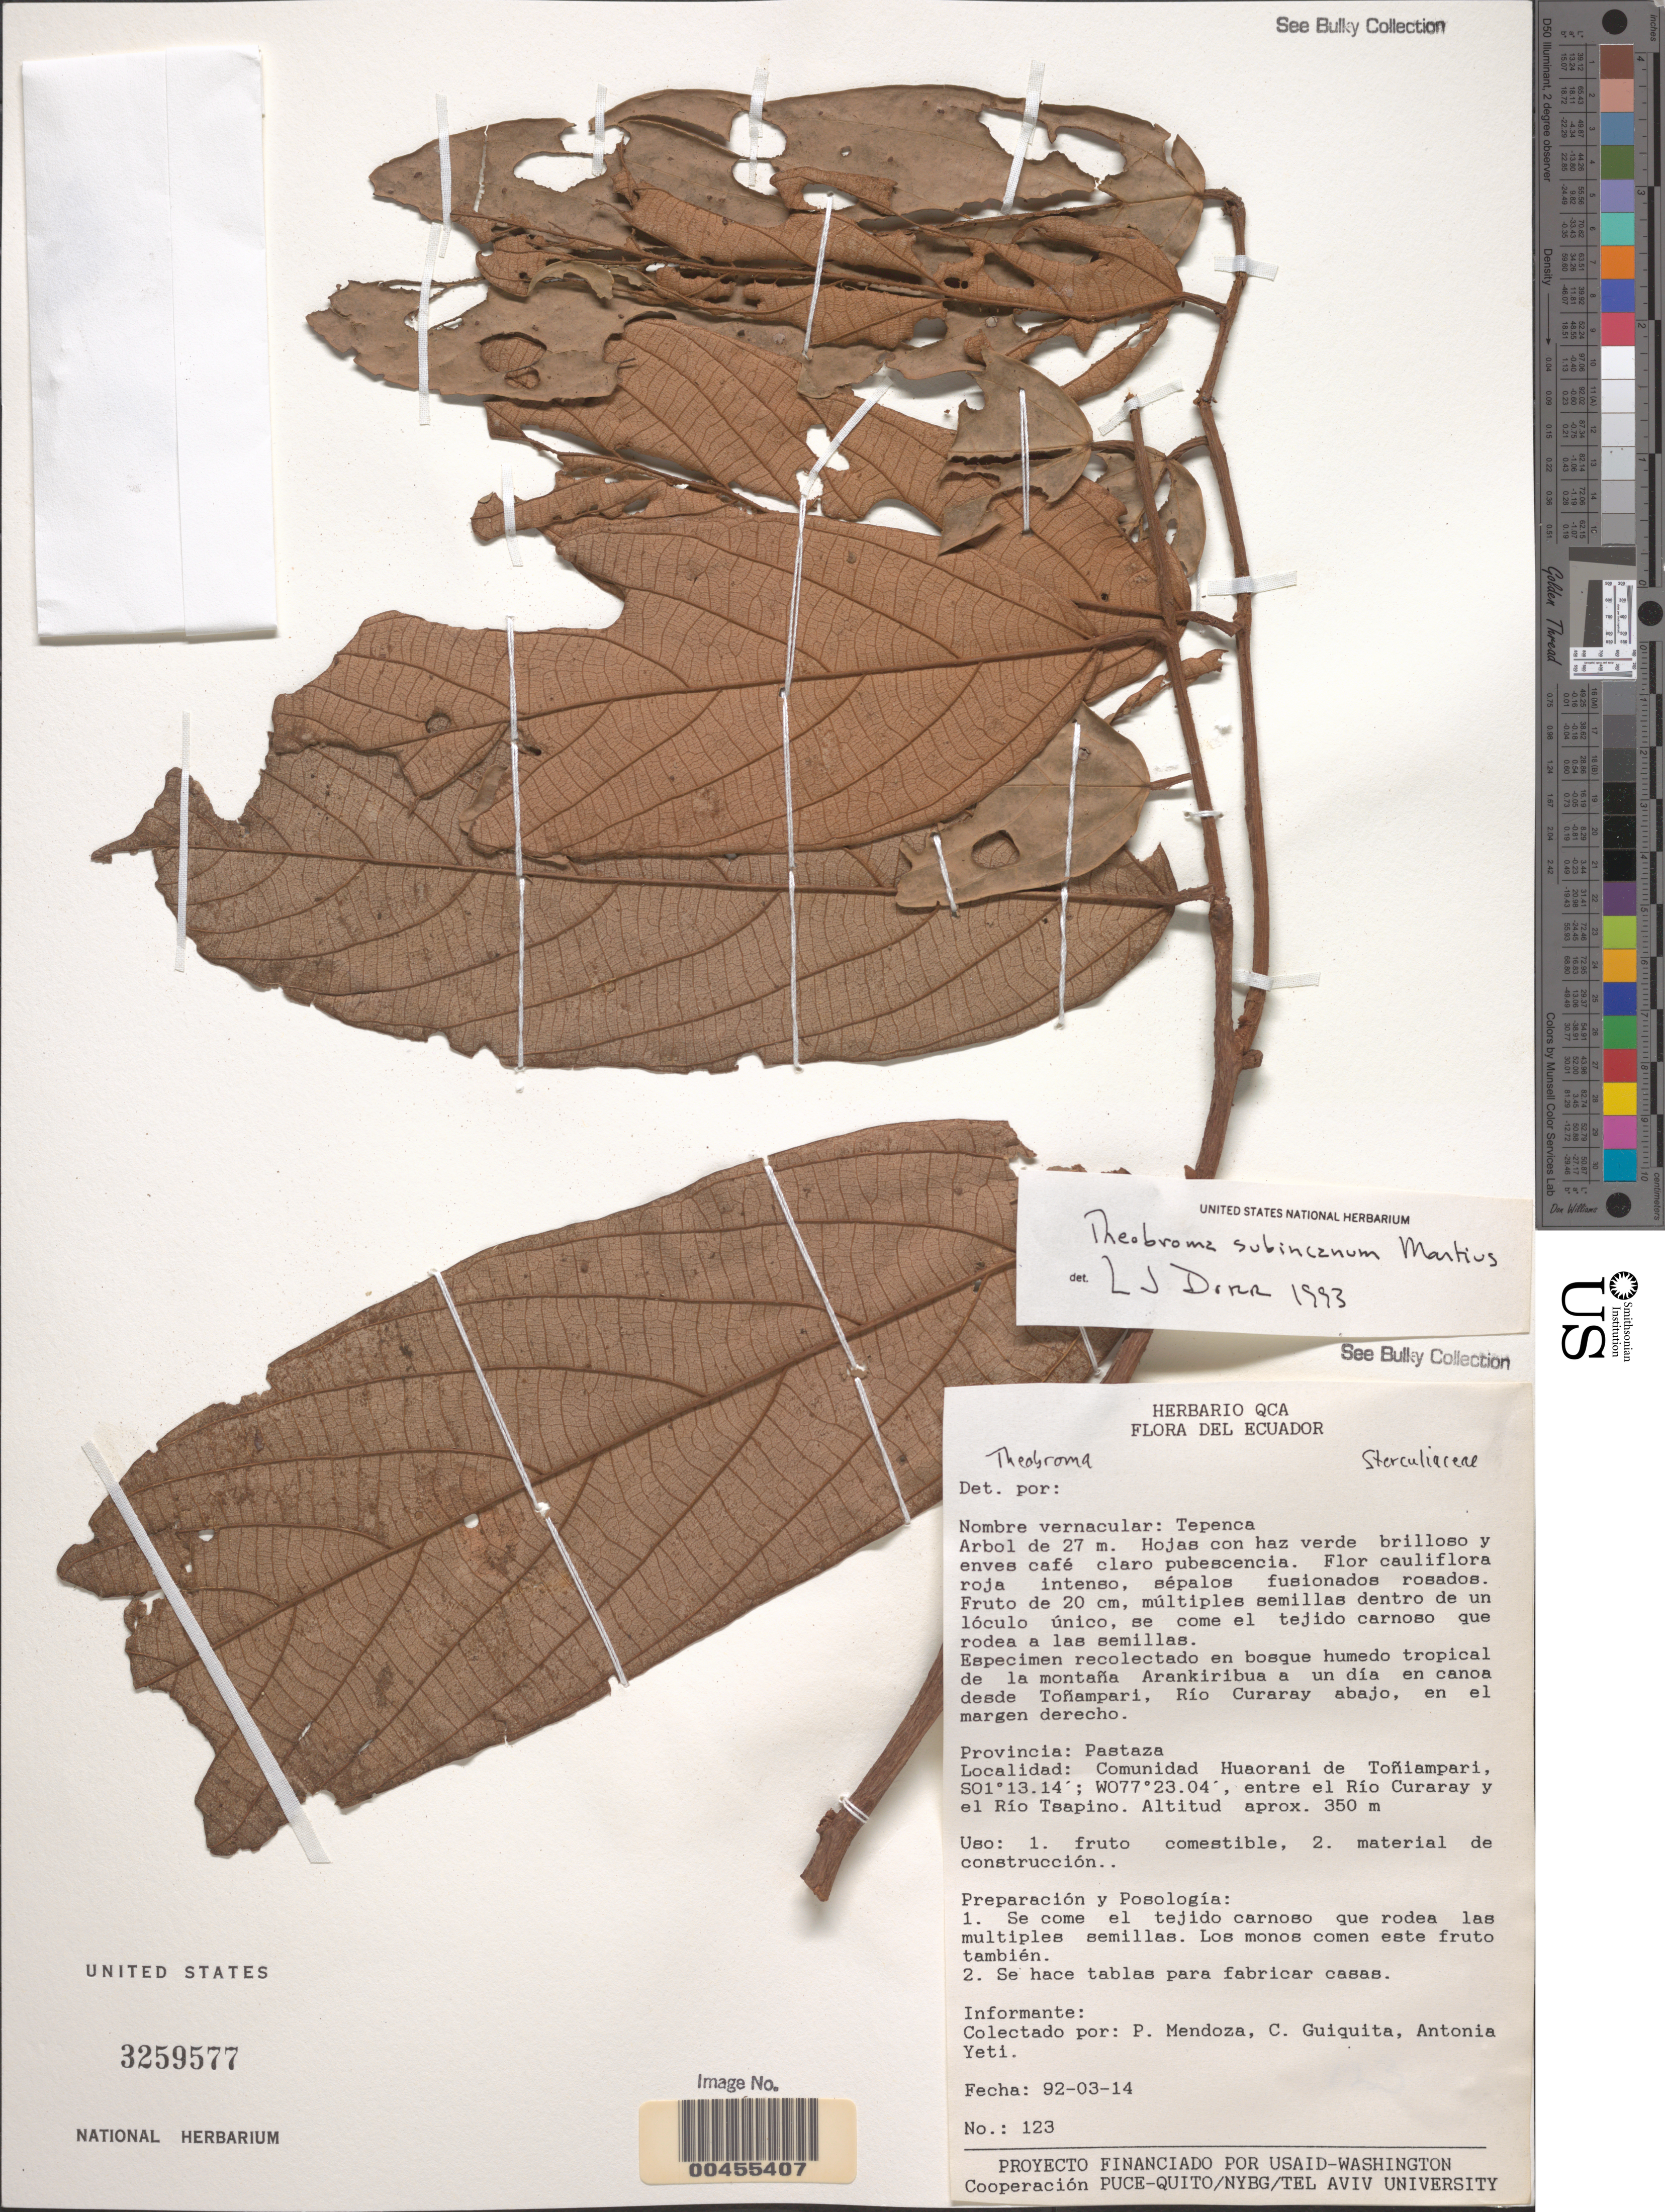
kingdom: Plantae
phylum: Tracheophyta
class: Magnoliopsida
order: Malvales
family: Malvaceae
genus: Theobroma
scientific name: Theobroma subincanum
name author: Mart.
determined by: Dorr, L. J., (BOT), Smithsonian Institution - National Museum of Natural History (UNITED STATES)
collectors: P. Mendoza, C. Guiquita & A. Yeti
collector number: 123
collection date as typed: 14 Mar 1992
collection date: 1992-03-14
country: Ecuador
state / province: Pastaza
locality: Comunidad Huaorani de Toñiampari, entre el Río Curaray y el Río Tsapino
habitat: Bosque humedo tropical de la montana Arankiribua a un día en canoa desde Toñampari, Río Curaray abajo, en el margen derecho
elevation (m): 350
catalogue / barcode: US 3259577